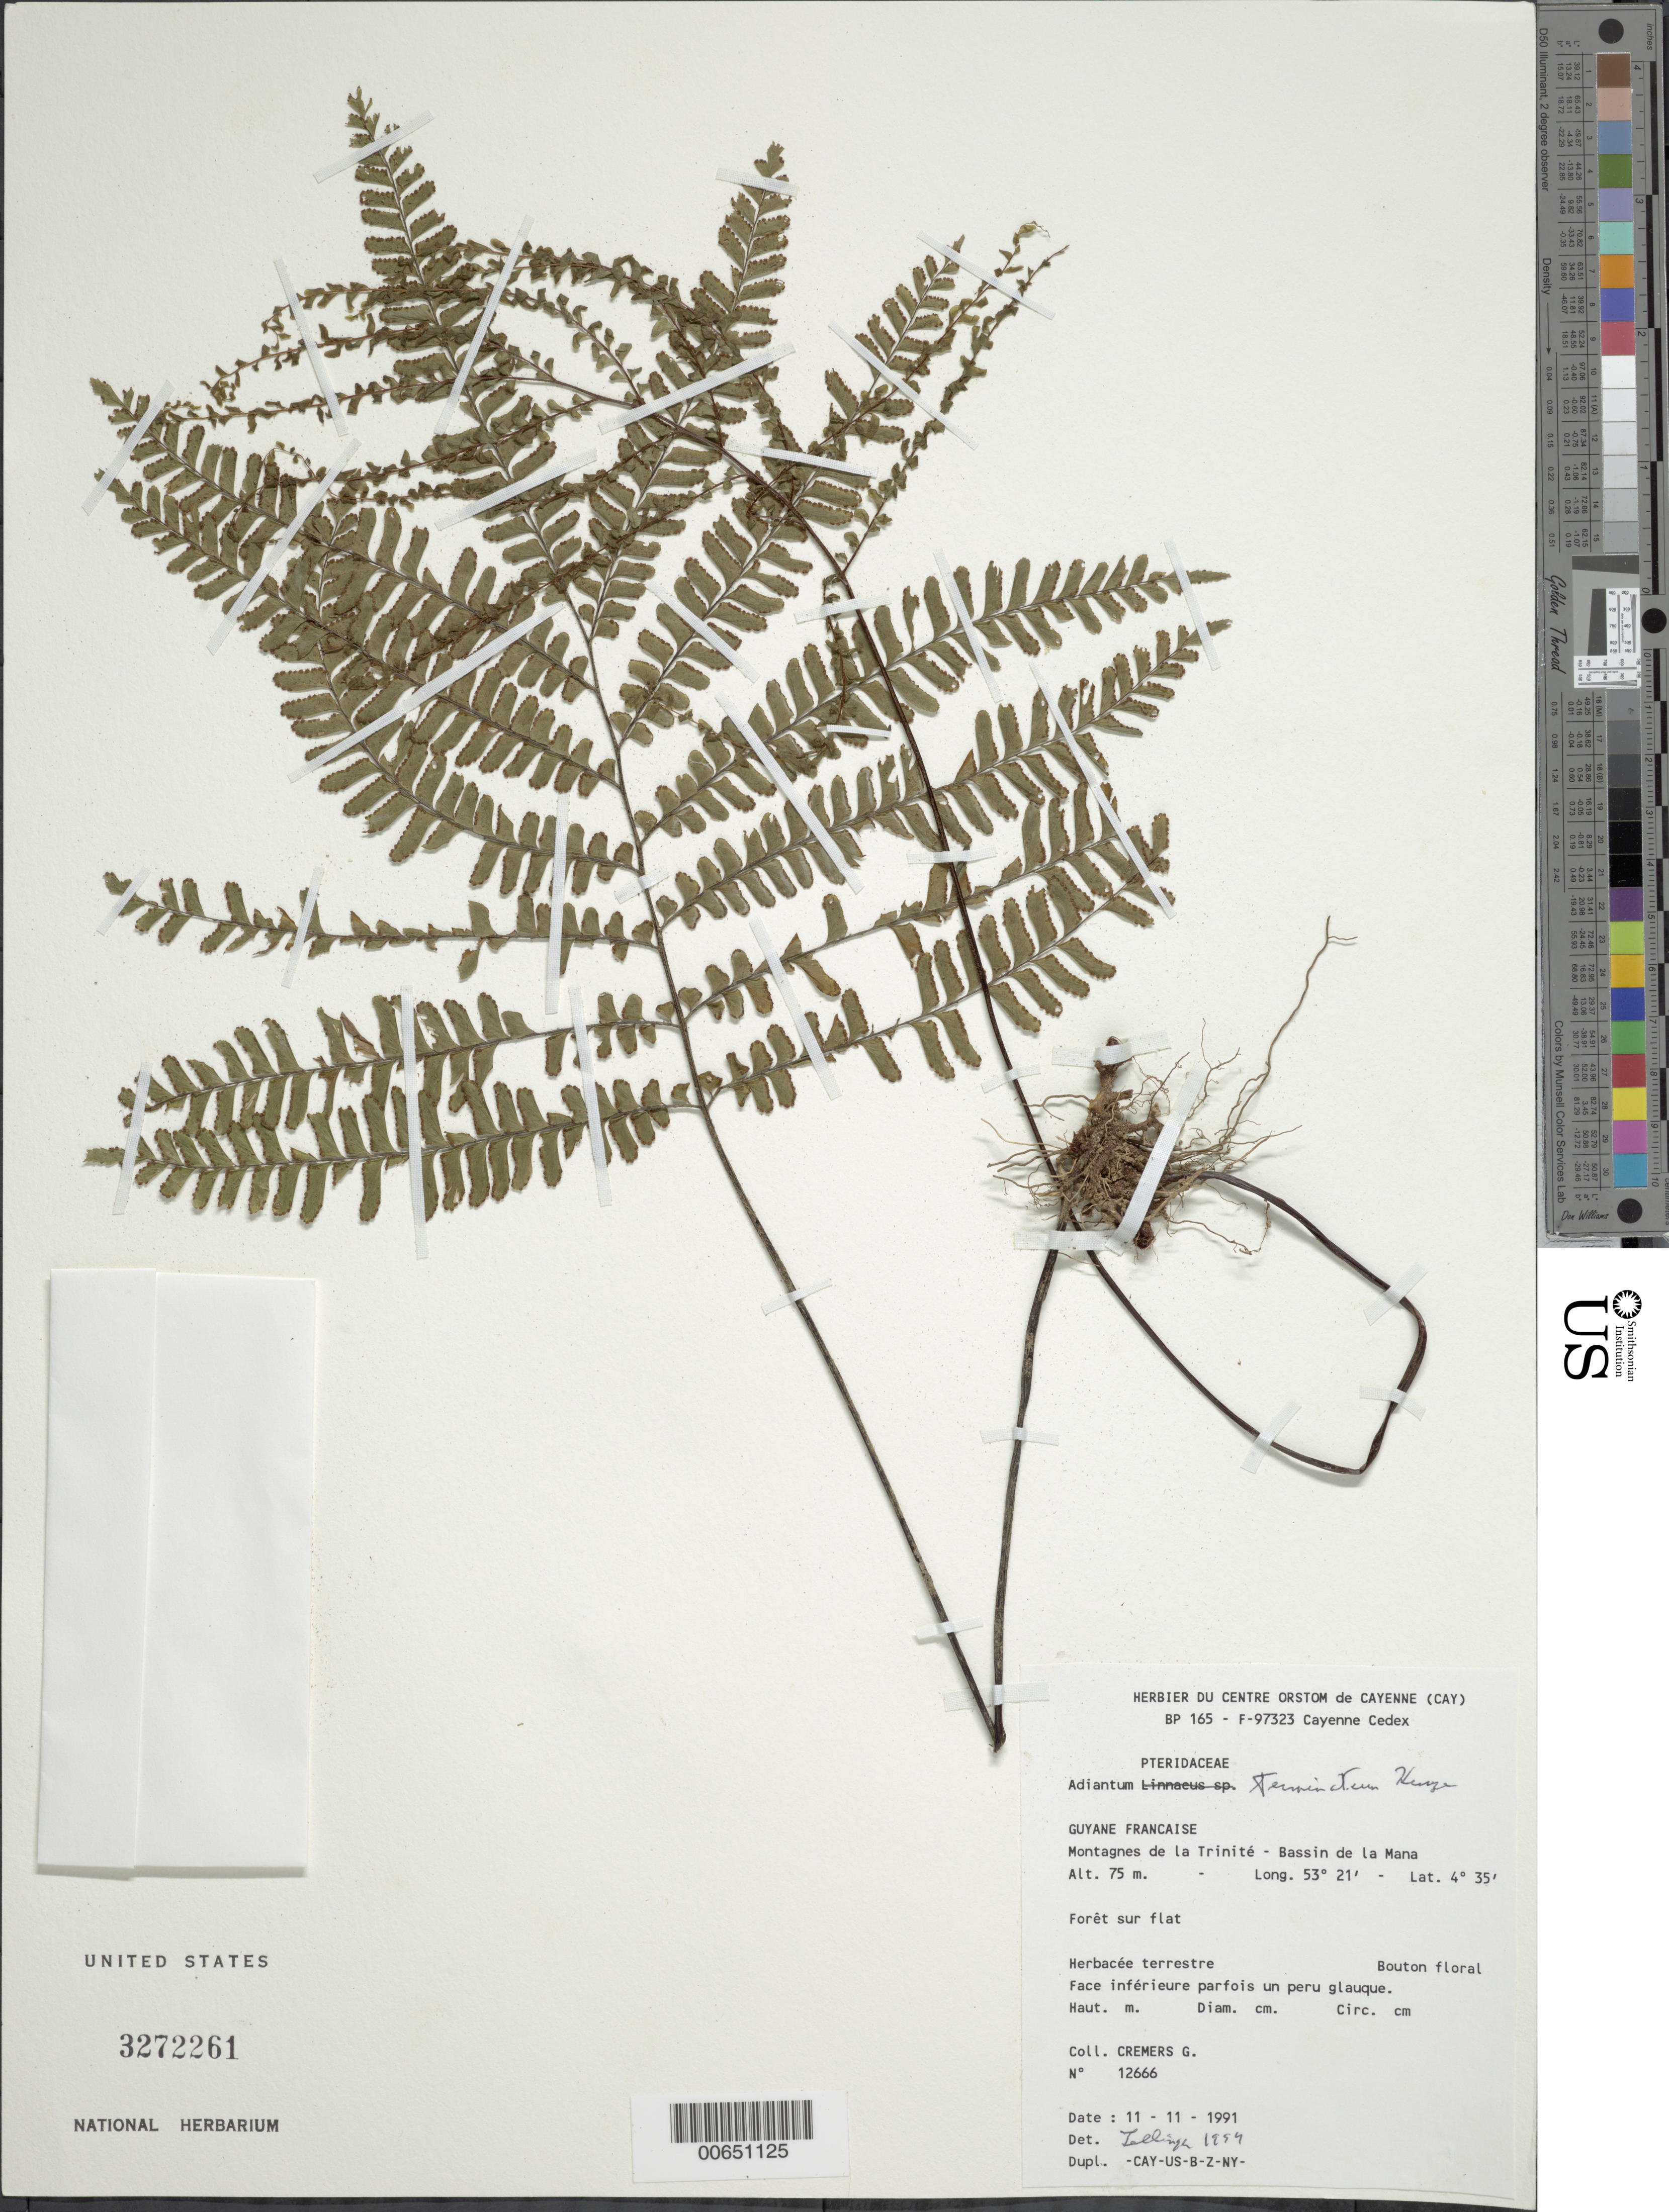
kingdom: Plantae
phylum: Tracheophyta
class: Polypodiopsida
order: Polypodiales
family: Pteridaceae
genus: Adiantum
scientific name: Adiantum terminatum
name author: Kunze ex Miq.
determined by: Lellinger, David B., (BOT), Smithsonian Institution - National Museum of Natural History (UNITED STATES)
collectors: G. Cremers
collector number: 12666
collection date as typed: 11-Nov-91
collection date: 1991-11-11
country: French Guiana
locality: Montagnes de la Trinité, Bassin de la Mana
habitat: Forêt sur flat, face inférieur parfois un peru glauque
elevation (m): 75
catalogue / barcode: US 3272261